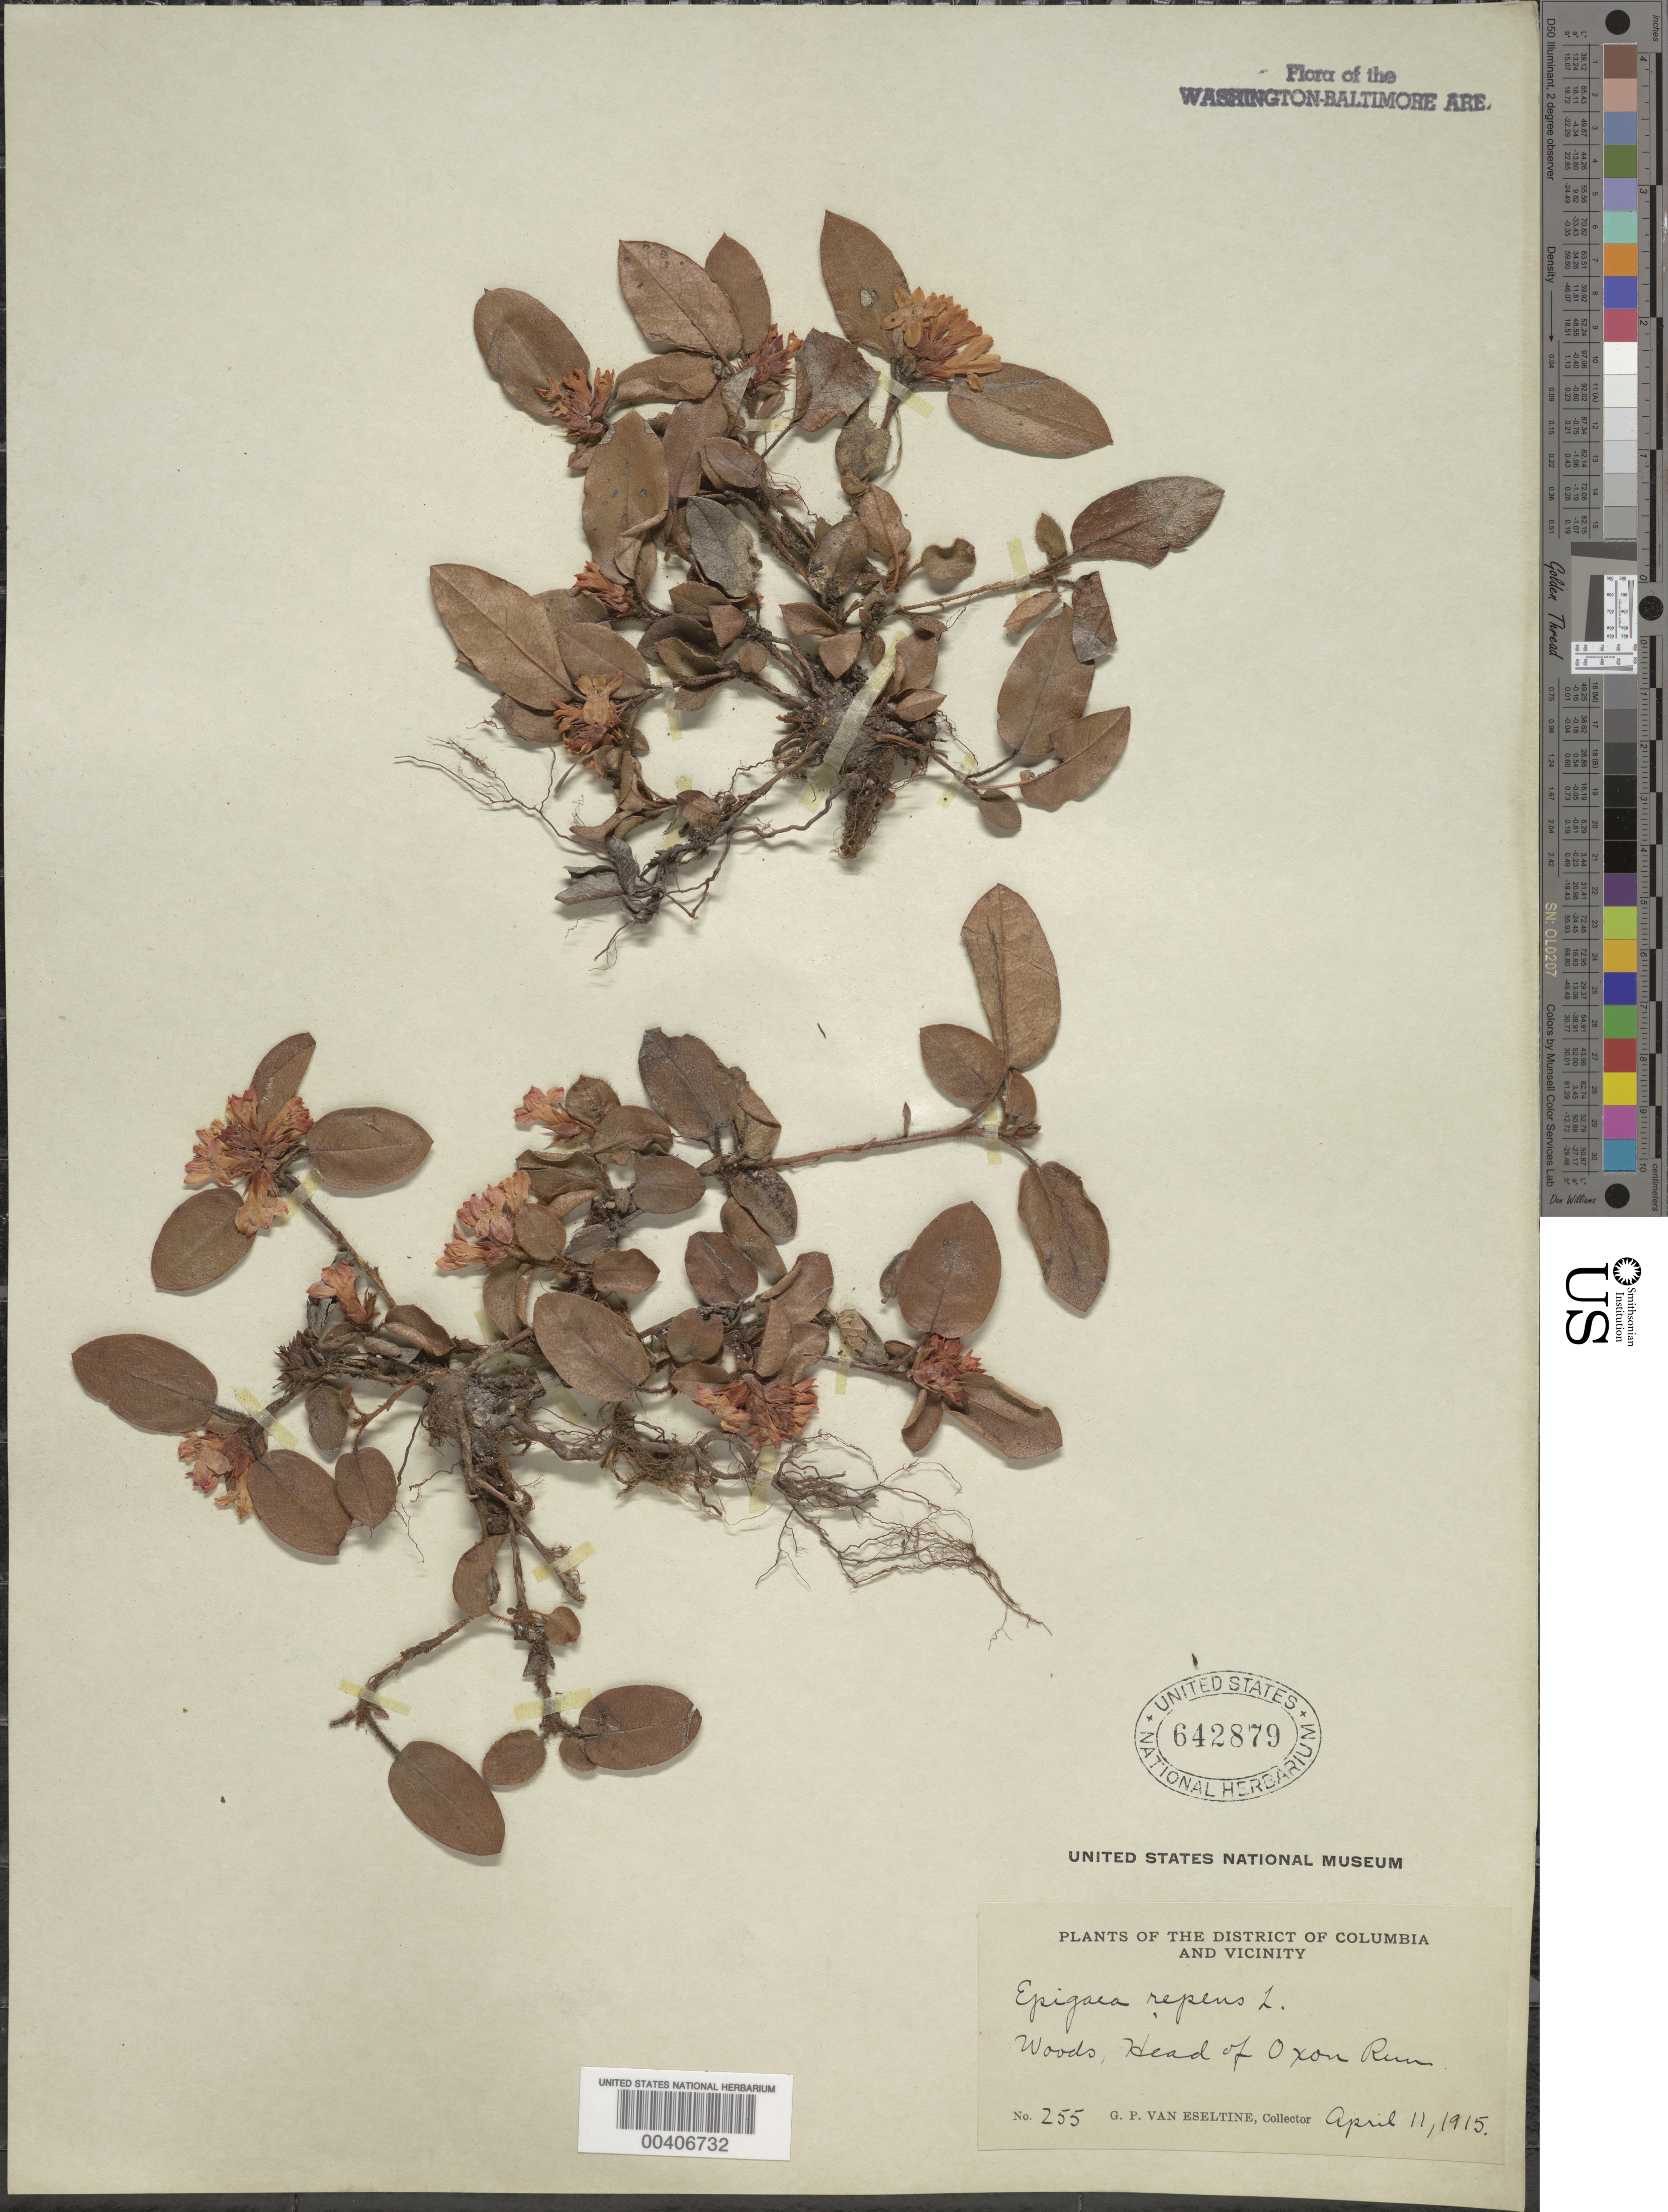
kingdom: Plantae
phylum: Tracheophyta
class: Magnoliopsida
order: Ericales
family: Ericaceae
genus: Epigaea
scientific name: Epigaea repens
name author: L.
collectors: W. Seaman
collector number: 255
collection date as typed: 11 Apr 1915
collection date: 1915-04-11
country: United States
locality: Oxon Run Head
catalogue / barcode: US 642879